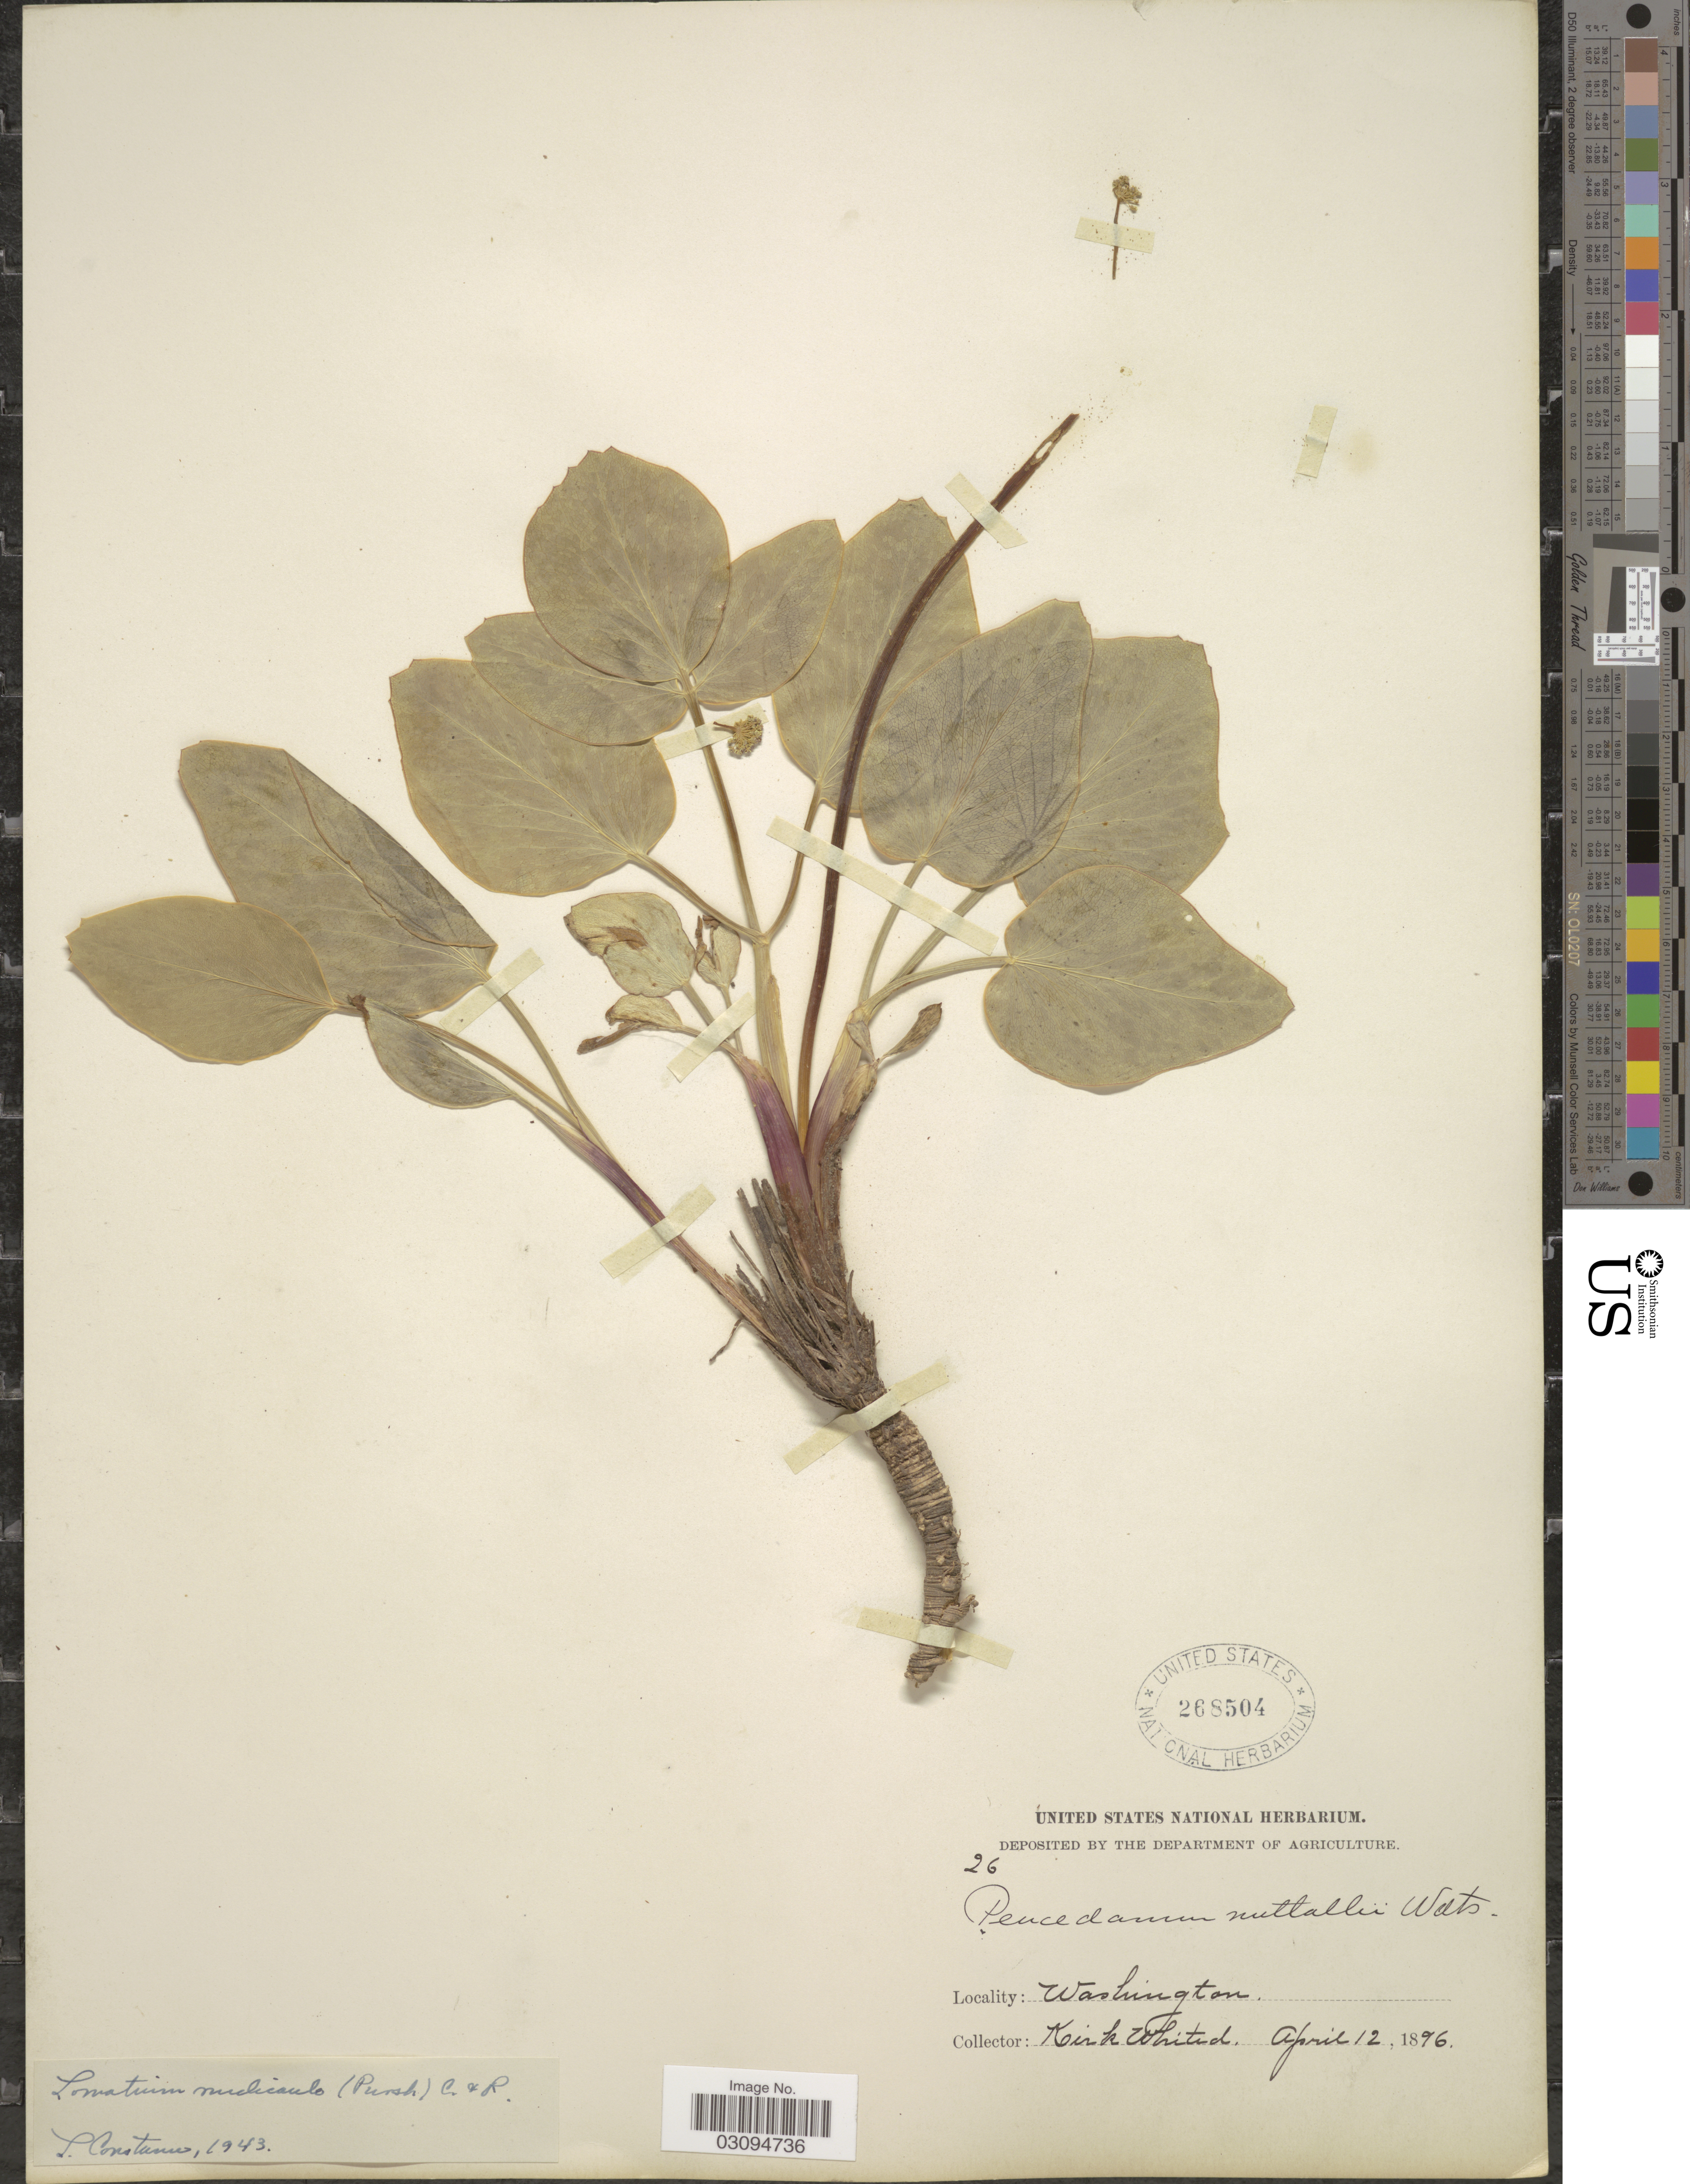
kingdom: Plantae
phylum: Tracheophyta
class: Magnoliopsida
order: Apiales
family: Apiaceae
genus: Lomatium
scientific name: Lomatium nudicaule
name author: (Pursh) J.M. Coult. & Rose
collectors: K. Whited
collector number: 26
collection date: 1896-04-12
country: United States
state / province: Washington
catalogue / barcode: US 268504